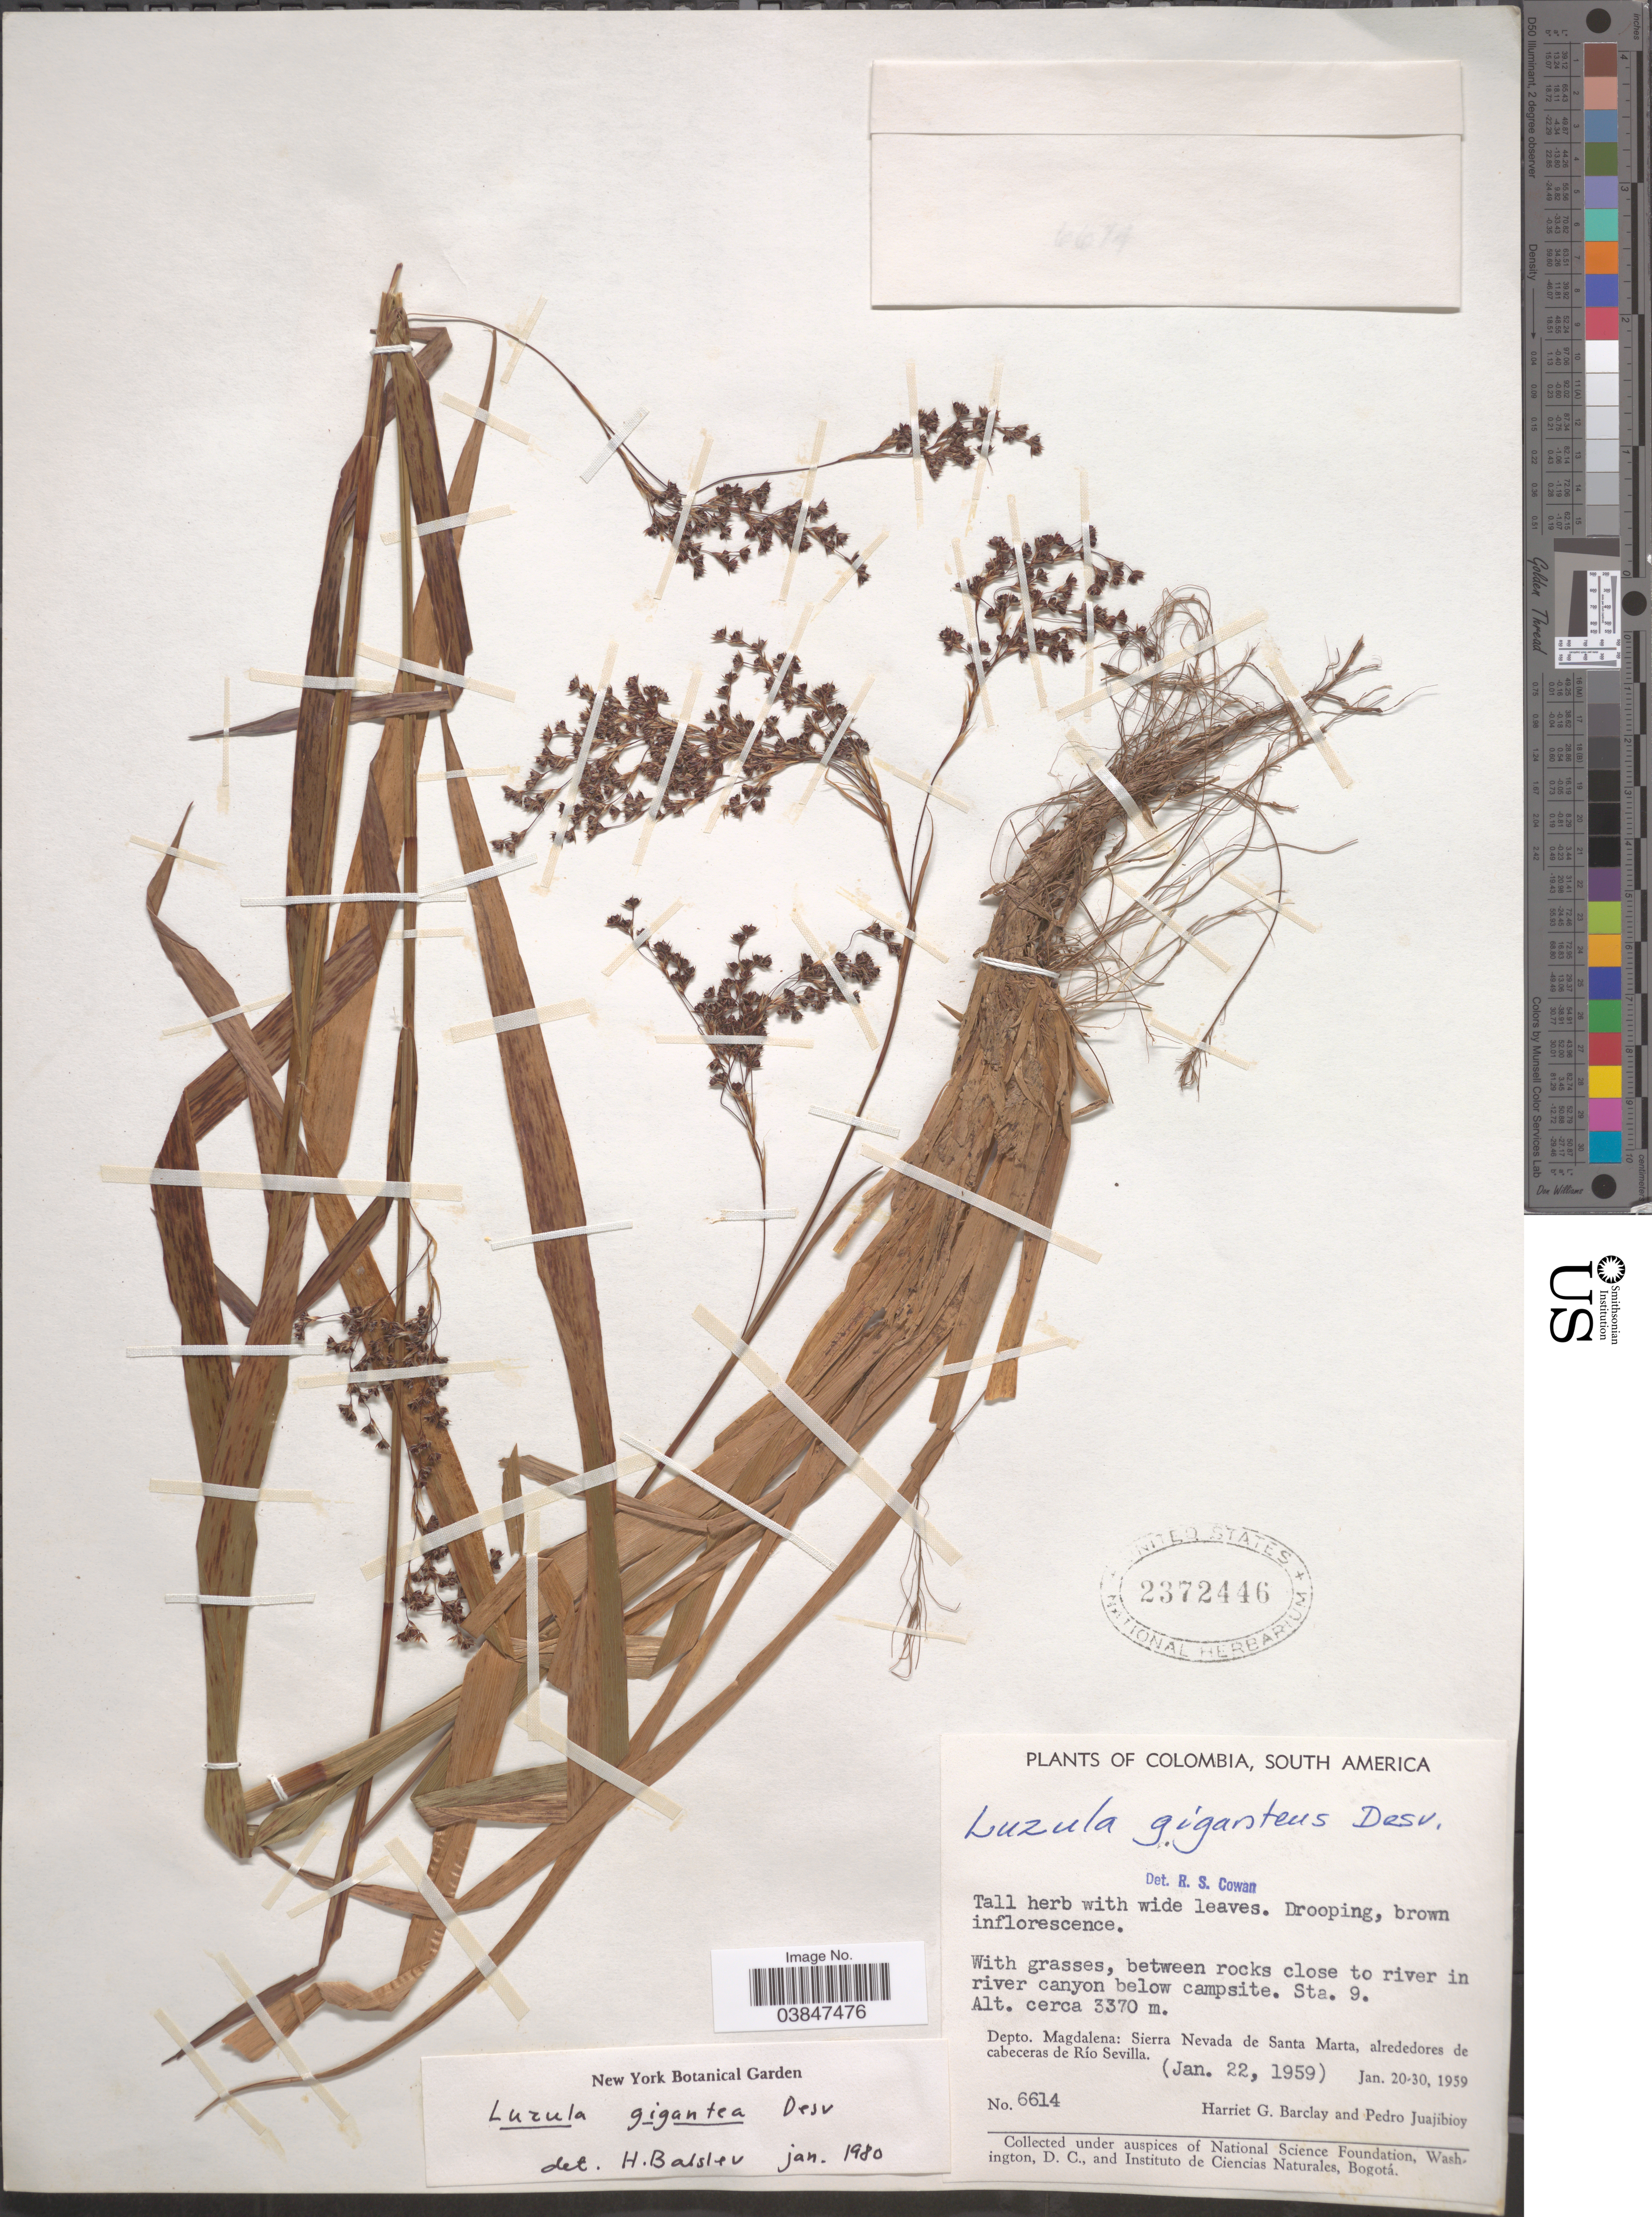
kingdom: Plantae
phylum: Tracheophyta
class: Liliopsida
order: Poales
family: Juncaceae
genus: Luzula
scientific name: Luzula gigantea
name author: Desv.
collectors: H. G. Barclay & P. Juajibioy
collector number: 6614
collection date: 1959-01-22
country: Colombia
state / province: Magdalena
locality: In river canyon below campsite. Sta. 9. Depto. Magdalena: Sierra Nevada de Santa Marta, alrededores de cabeceras de Río Sevilla.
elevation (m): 3370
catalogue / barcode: US 2372446